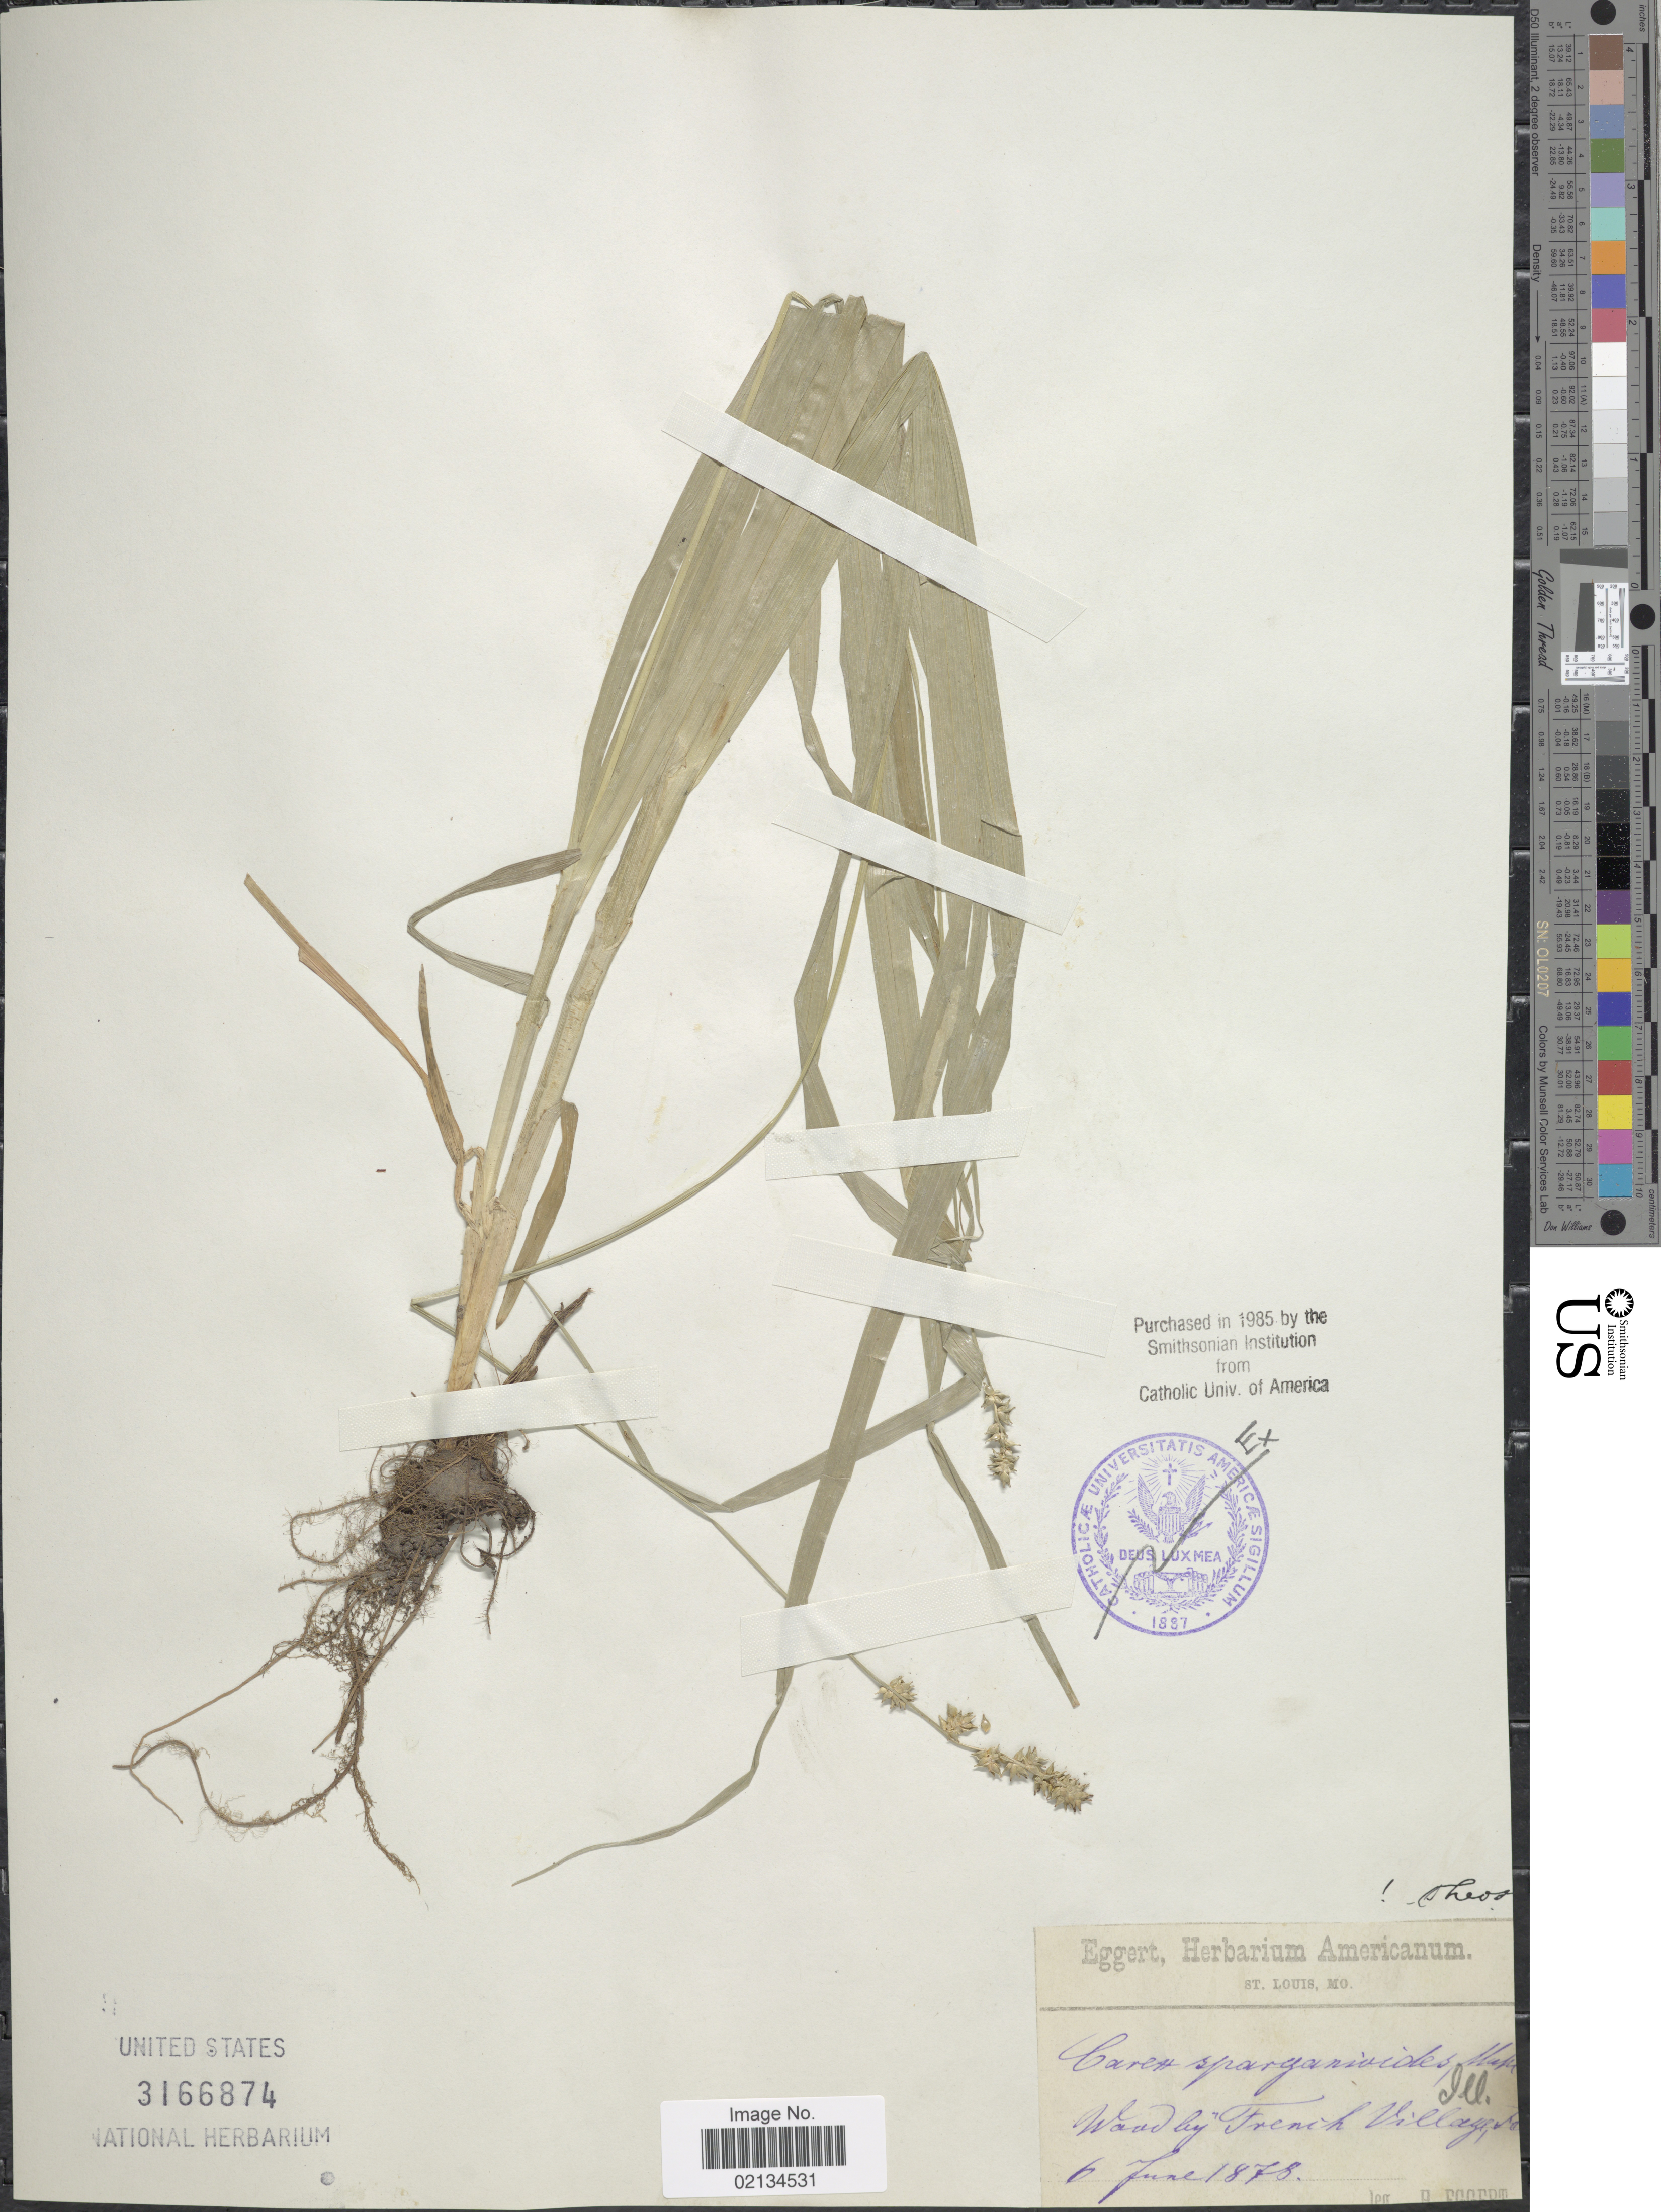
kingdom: Plantae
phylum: Tracheophyta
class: Liliopsida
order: Poales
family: Cyperaceae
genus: Carex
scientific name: Carex sparganioides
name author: Muhl. ex Willd.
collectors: H. Eggert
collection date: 1878-06-06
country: United States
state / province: Illinois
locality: Wood by French Village.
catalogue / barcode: US 3166874